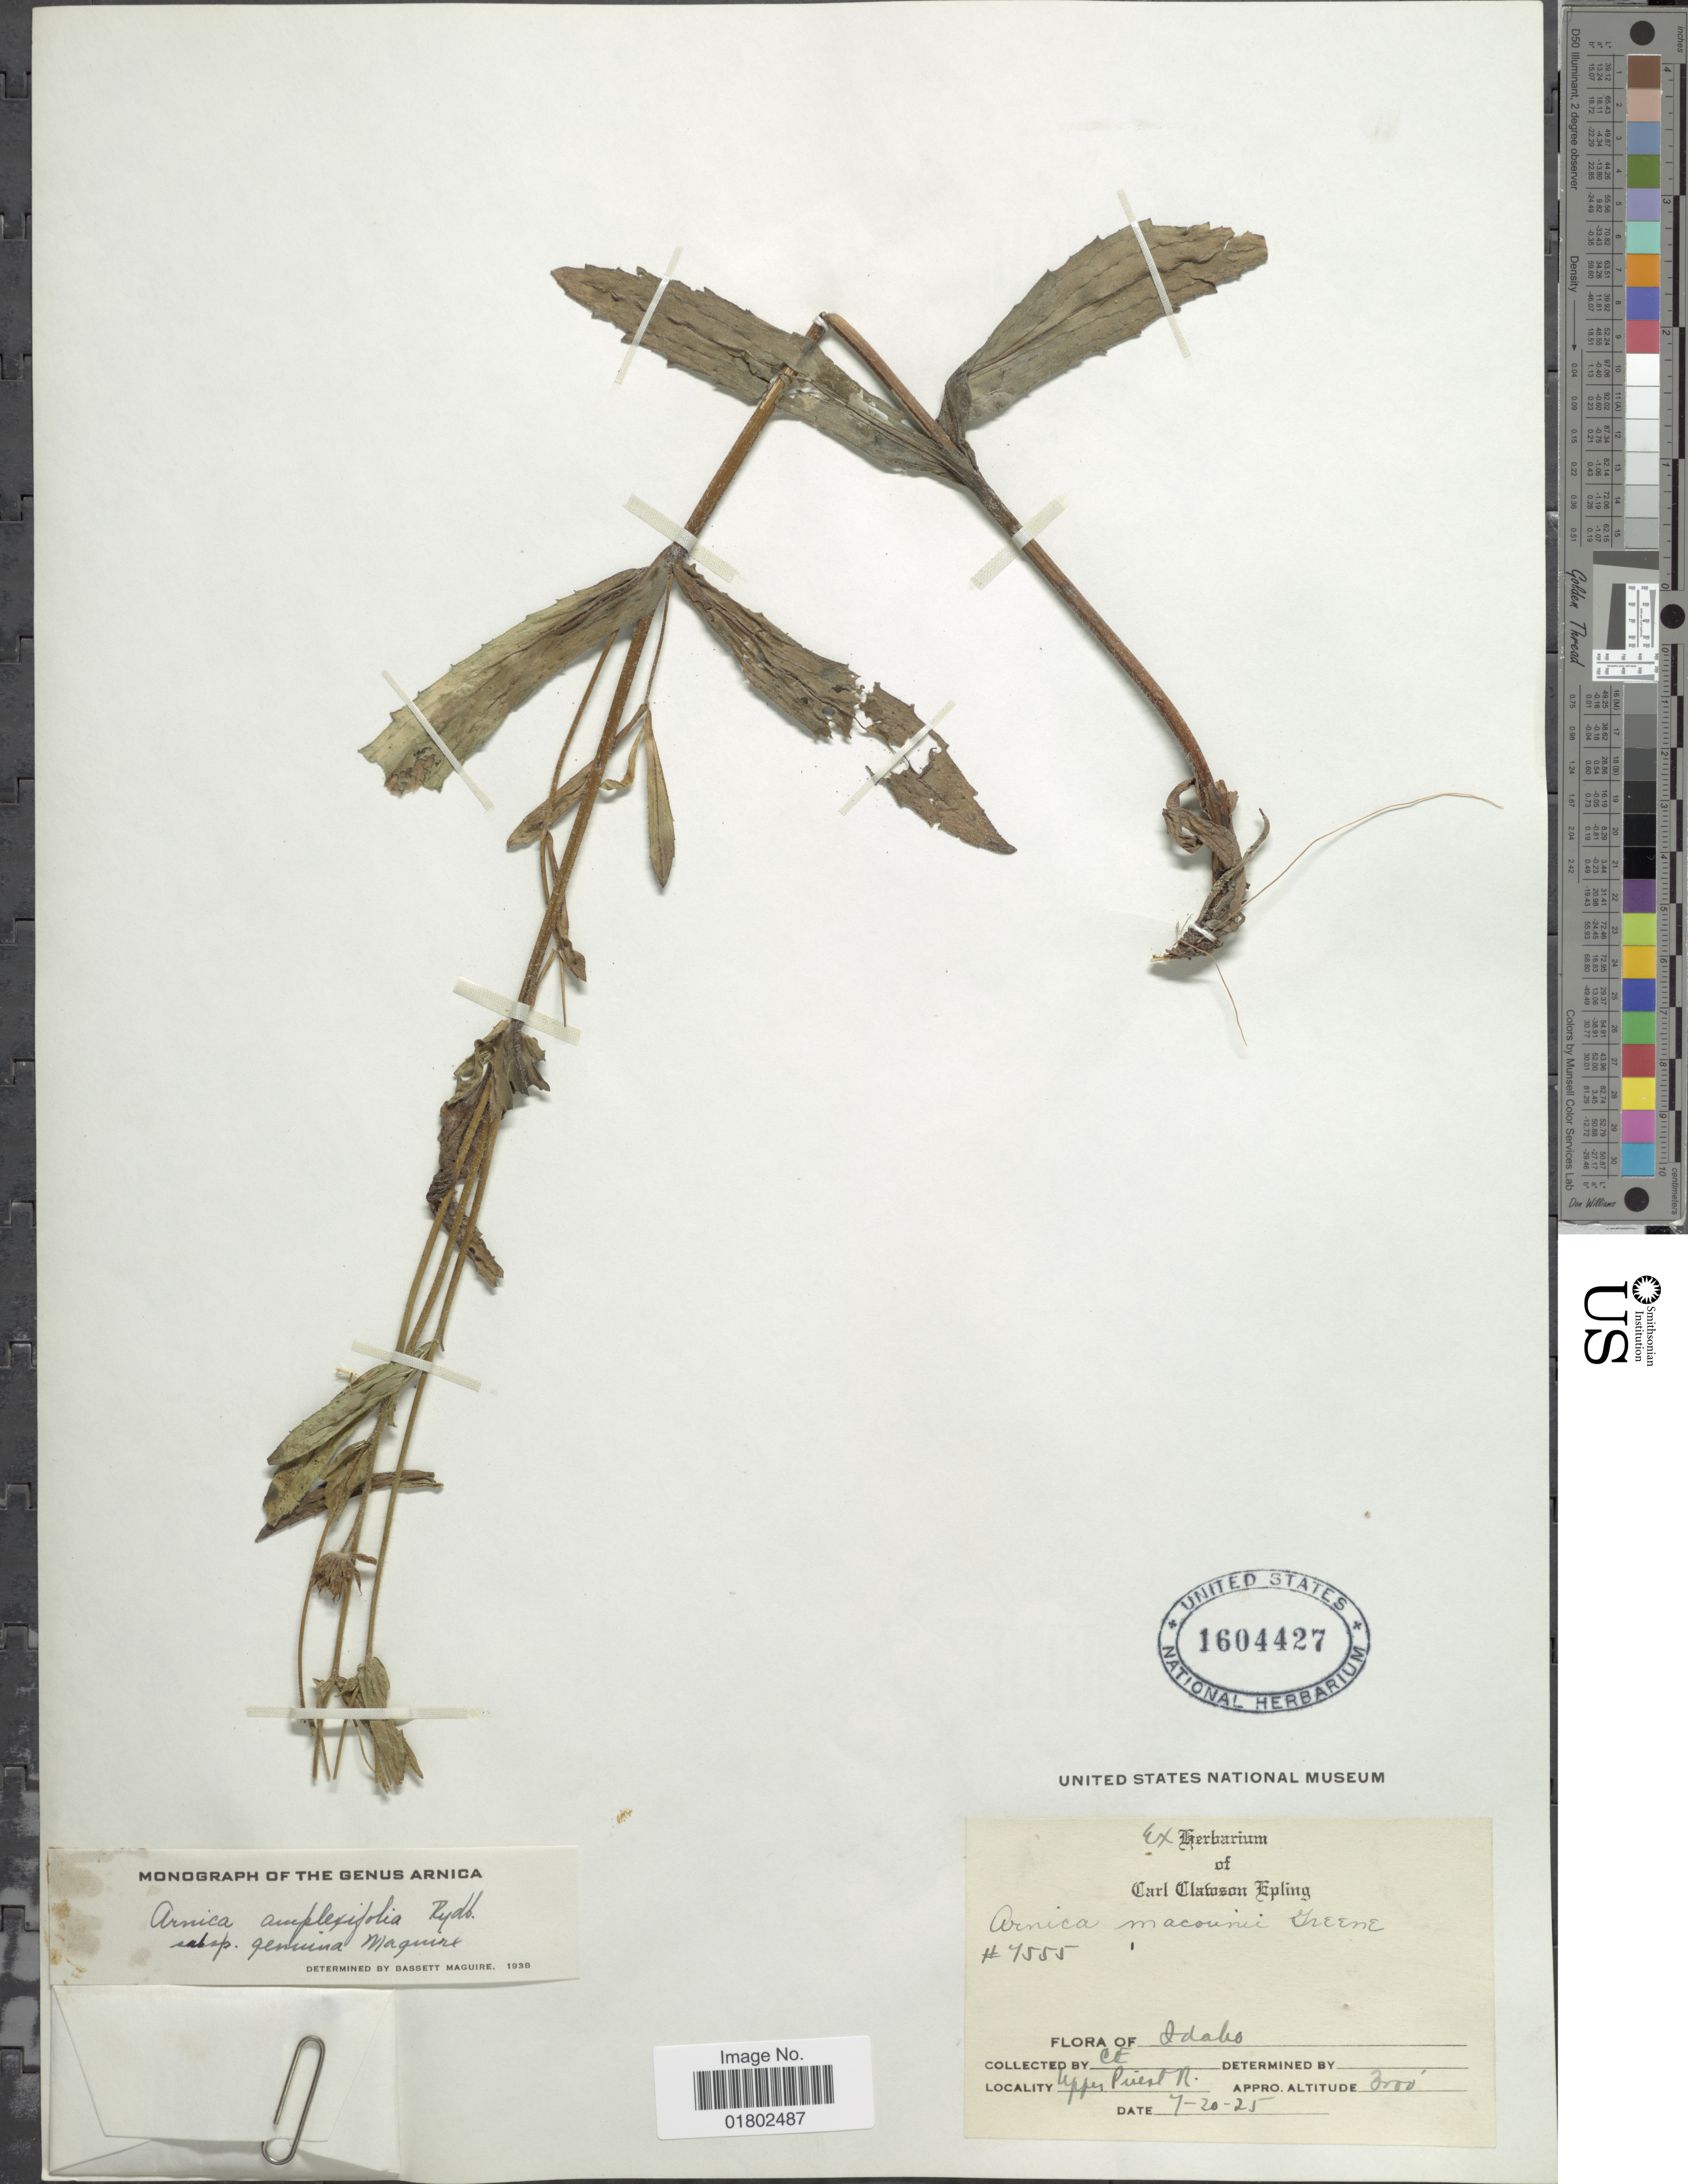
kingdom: Plantae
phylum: Tracheophyta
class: Magnoliopsida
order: Asterales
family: Asteraceae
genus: Arnica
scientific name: Arnica amplexifolia subsp. genuina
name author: Maguire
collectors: C. C. Epling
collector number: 7555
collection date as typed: Transcribed d/m/y: 20/7/25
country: United States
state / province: Idaho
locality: Upper Priest R.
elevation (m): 914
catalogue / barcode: US 1604427